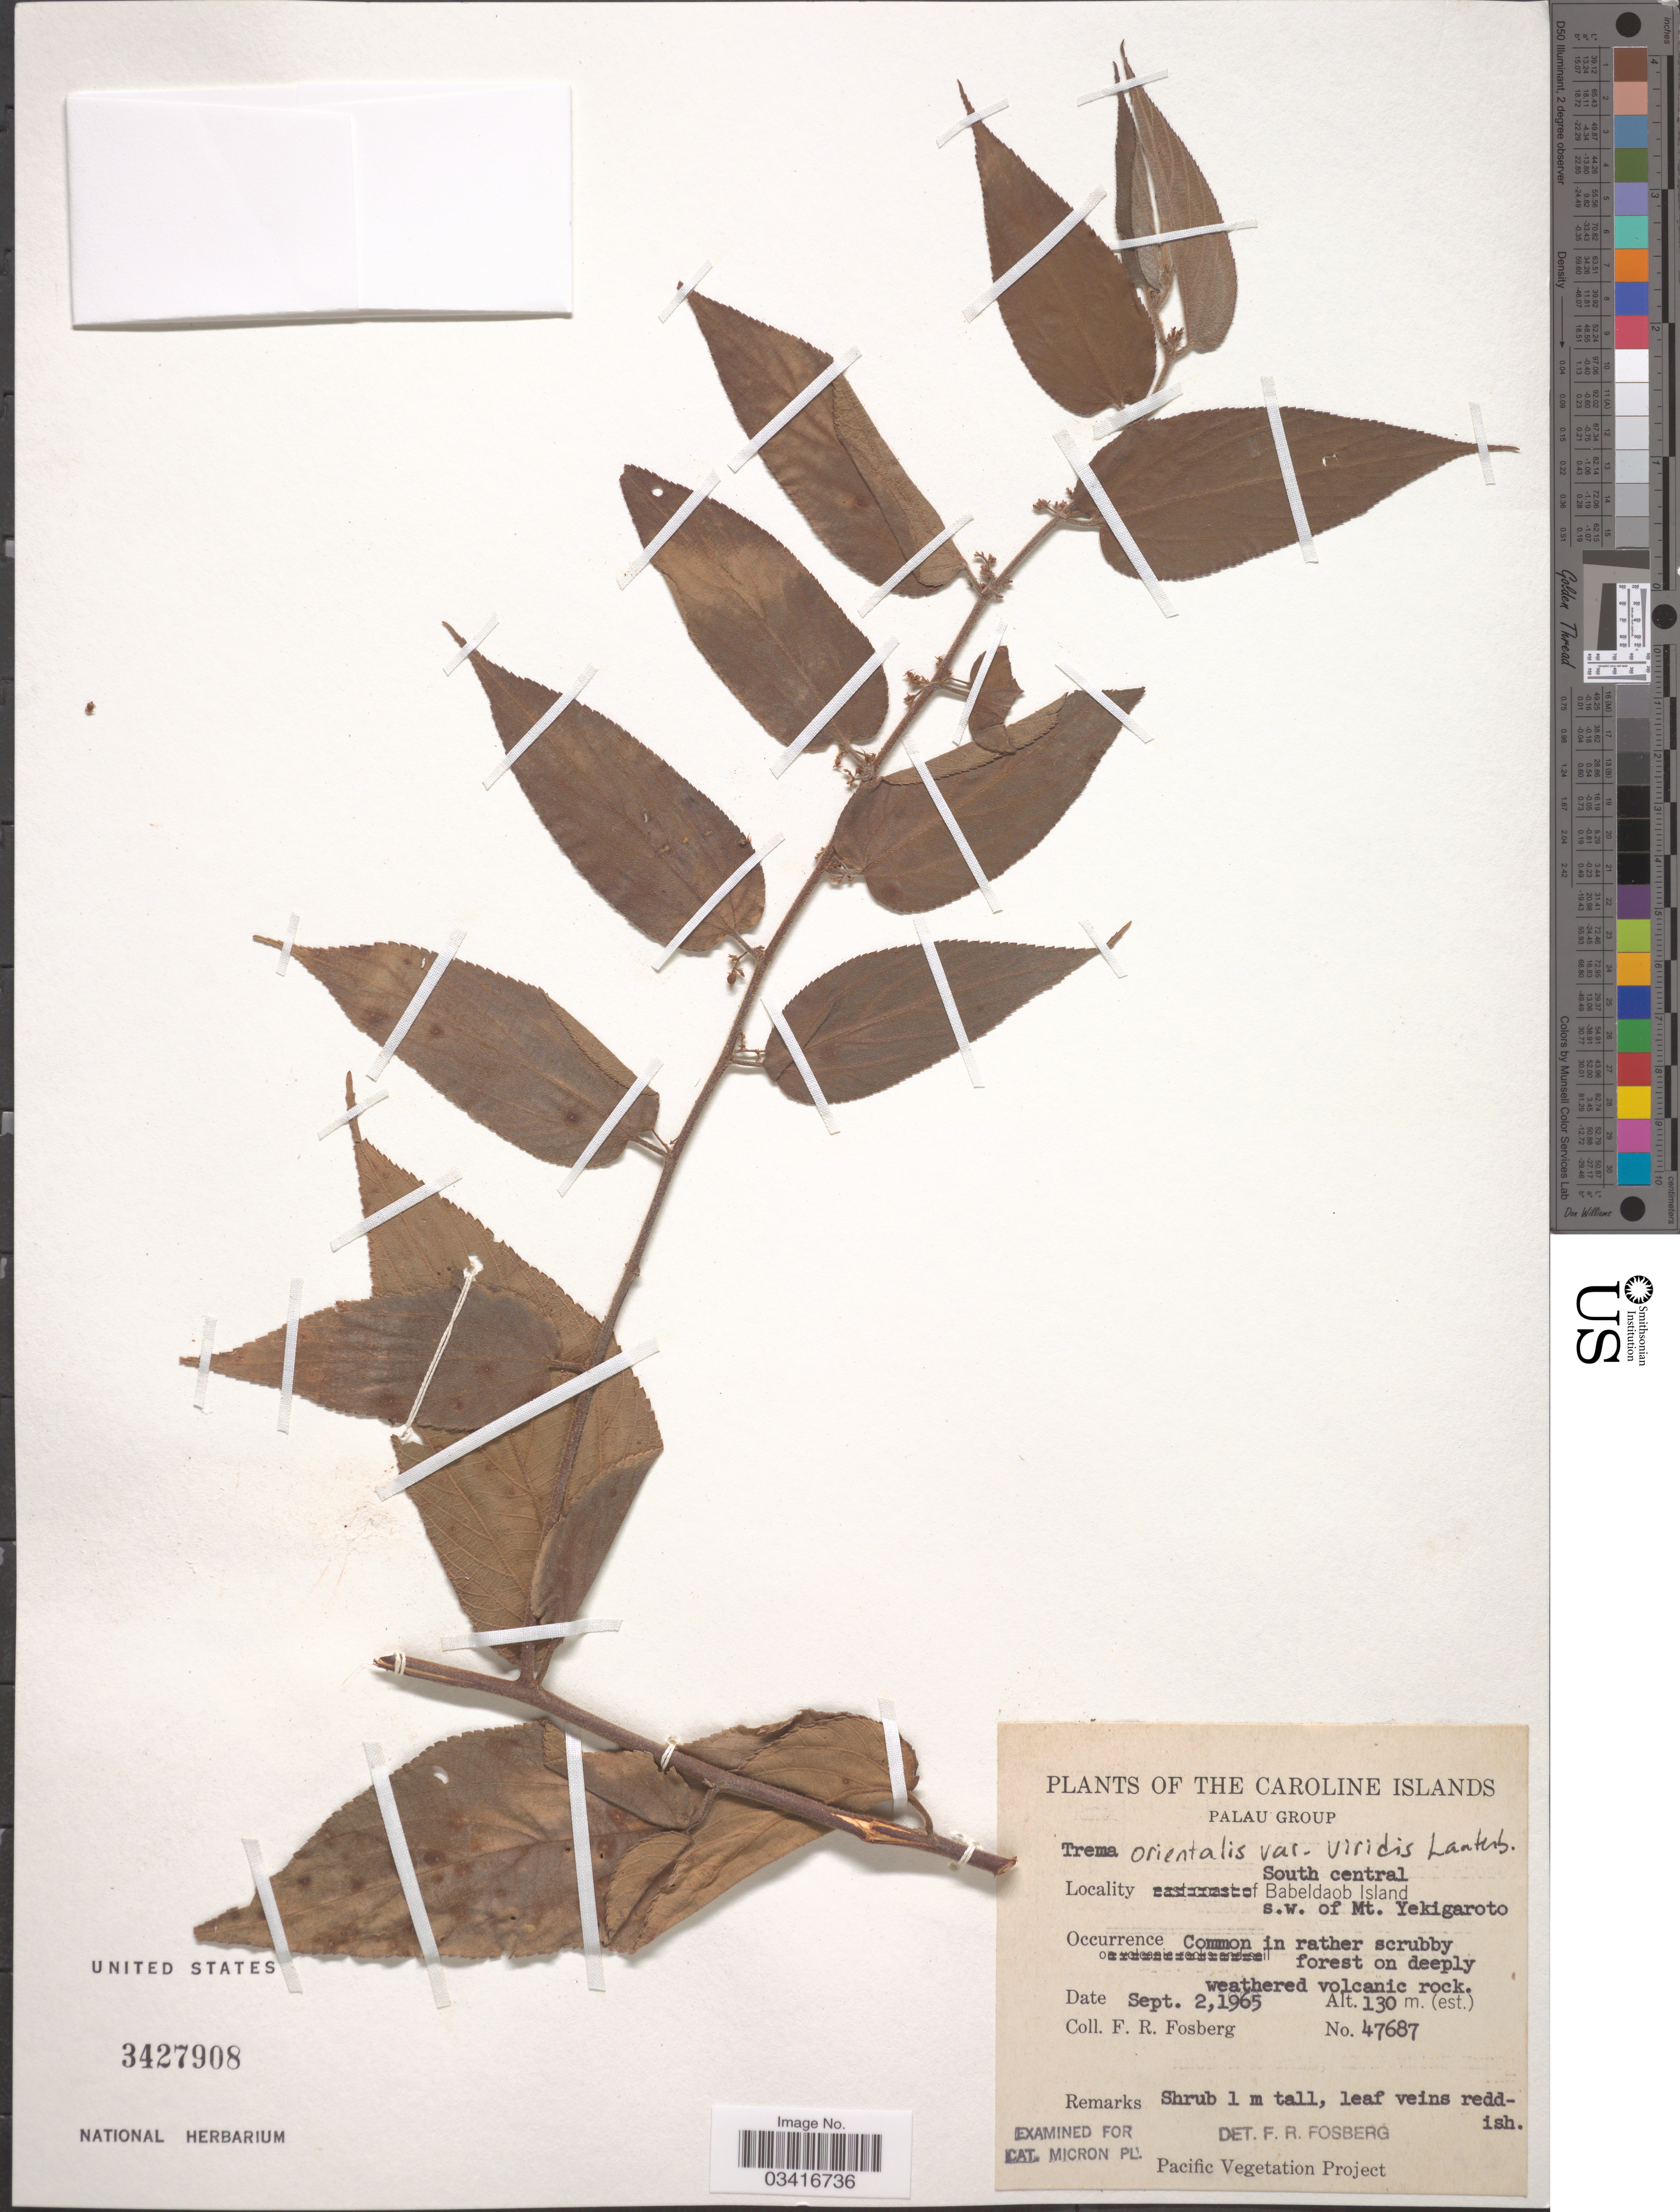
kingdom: Plantae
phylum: Tracheophyta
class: Magnoliopsida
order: Rosales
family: Cannabaceae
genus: Trema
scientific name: Trema orientale var. viridis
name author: (L.) Blume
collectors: F. R. Fosberg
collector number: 47687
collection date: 1965-09-02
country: Palau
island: Babeldaob [Babelthuap]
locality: The Caroline Islands. Palau Group. South central. Babeldaob island s.w. of Mt. Yekigaroto.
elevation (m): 130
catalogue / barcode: US 3427908